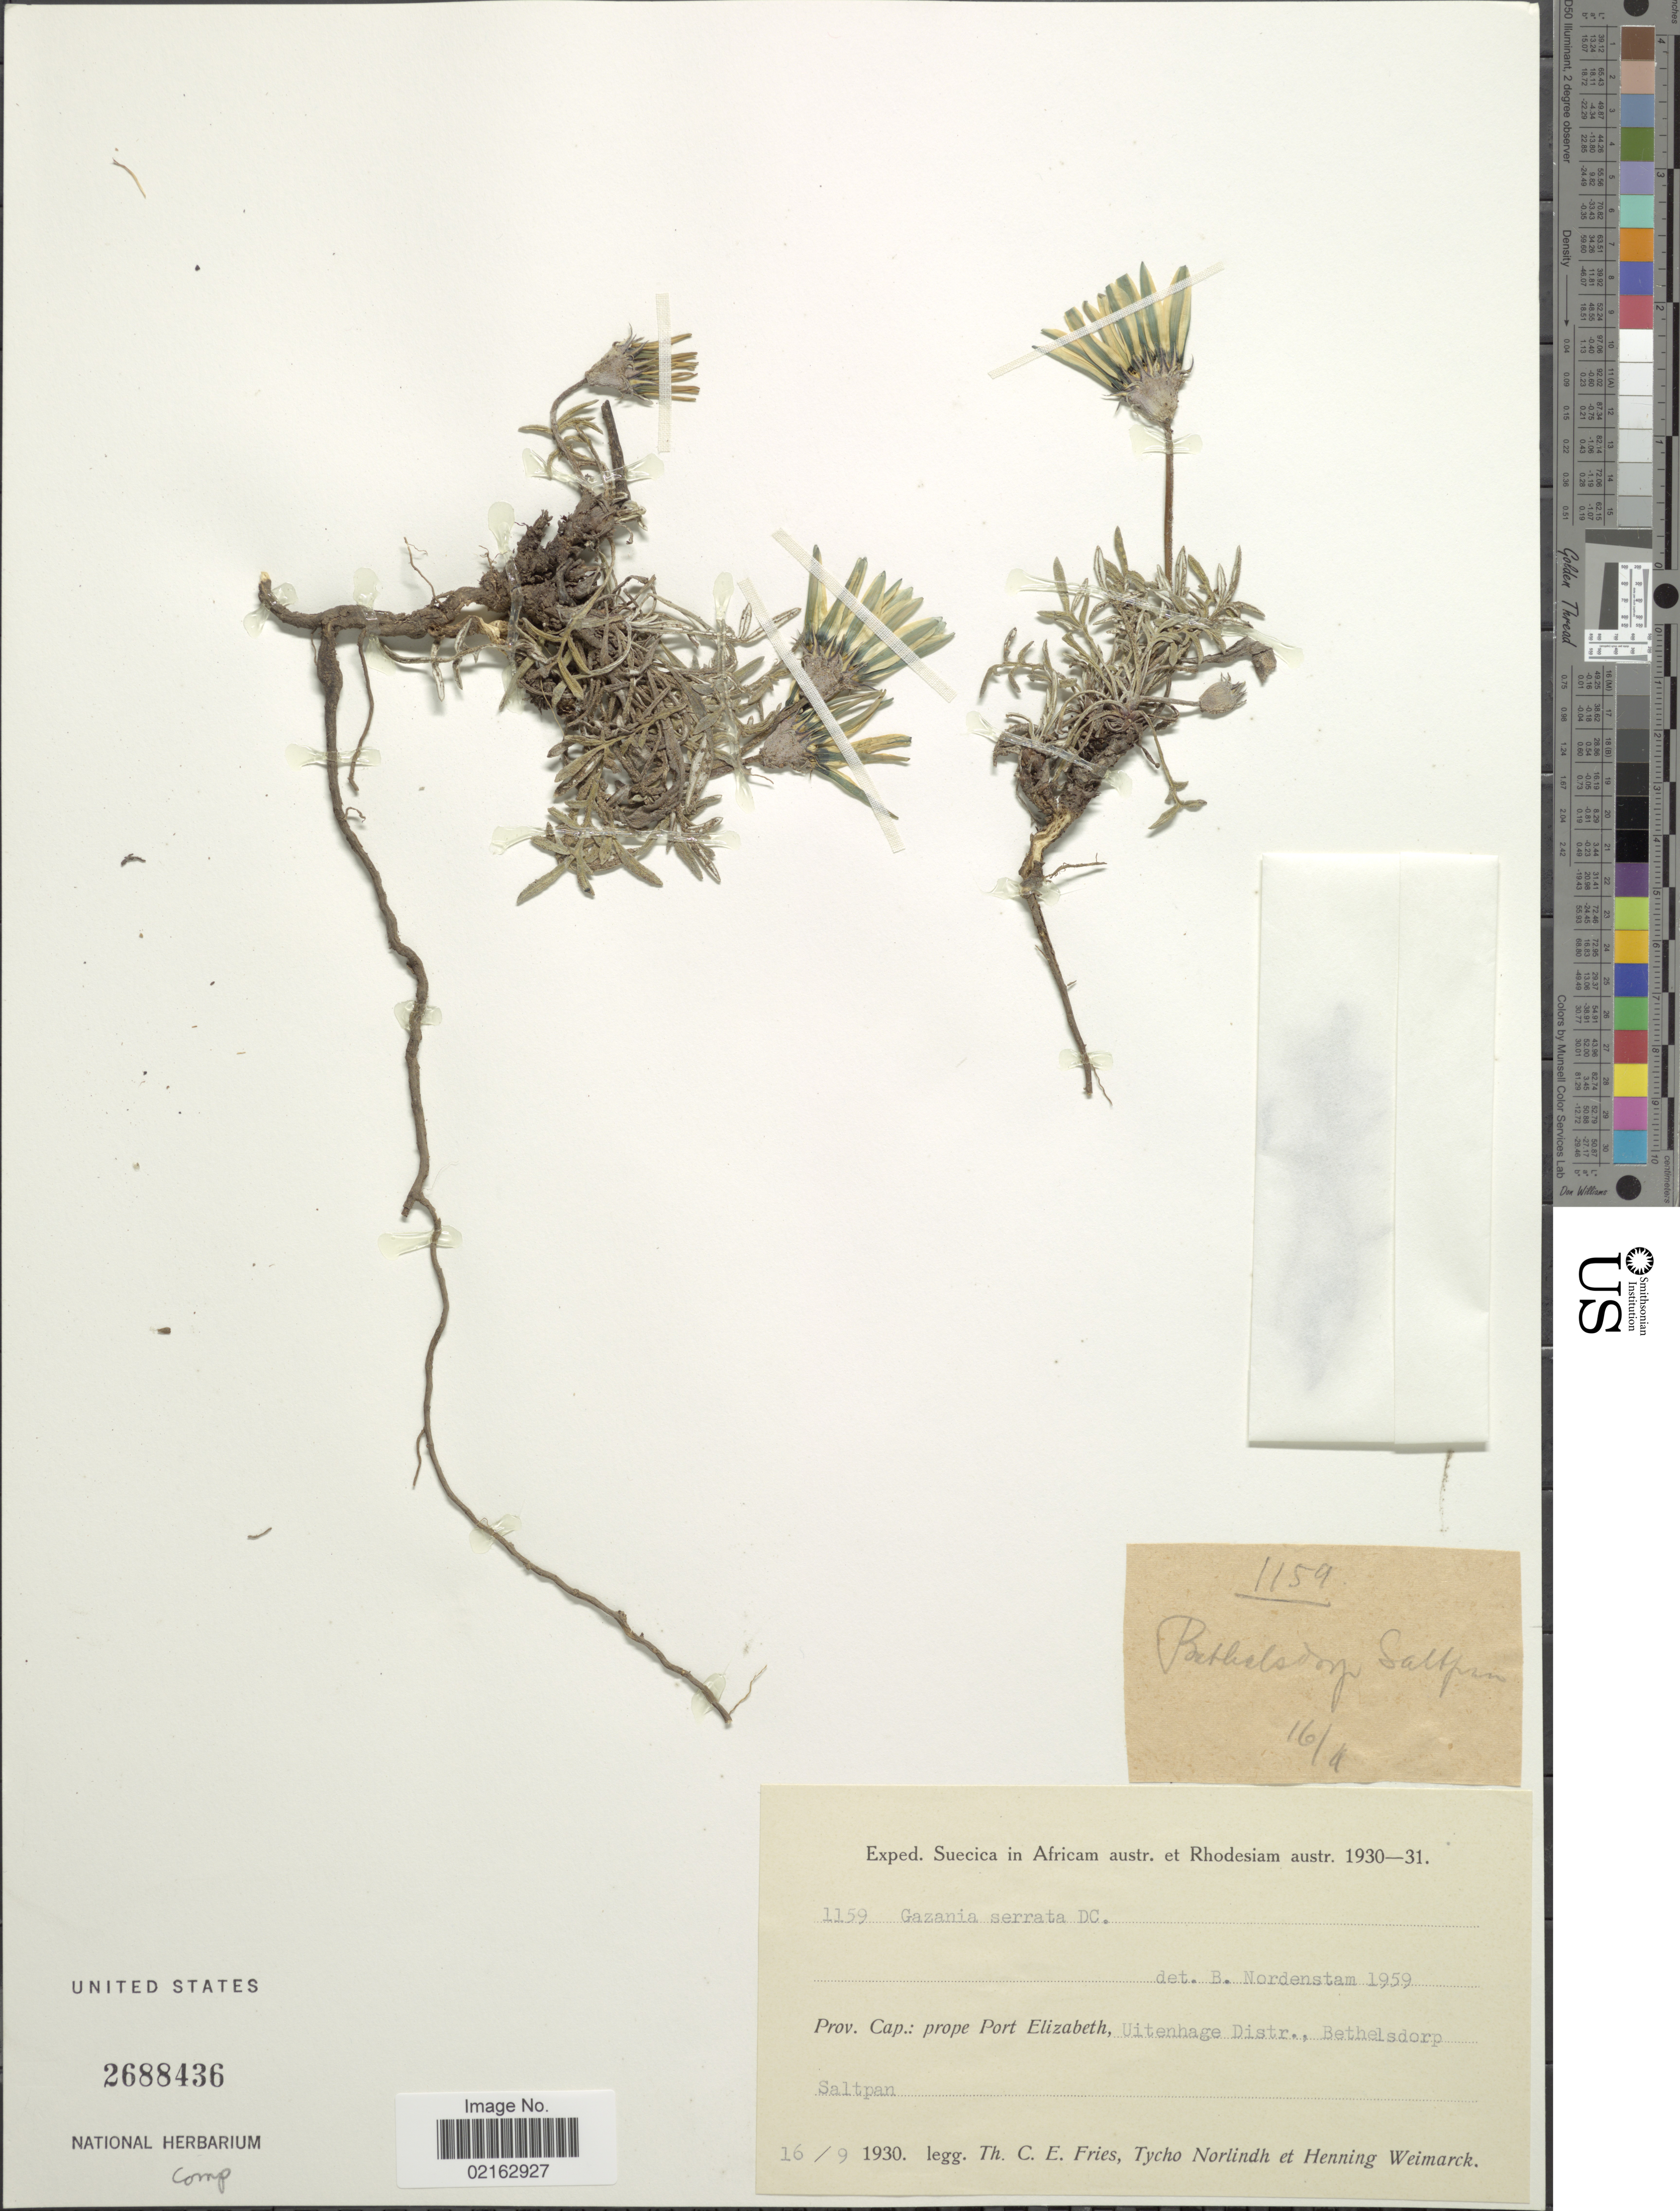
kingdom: Plantae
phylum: Tracheophyta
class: Magnoliopsida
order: Asterales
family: Asteraceae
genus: Gazania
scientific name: Gazania serrata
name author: DC.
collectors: T. C. E. Fries, N. T. Norlindh & H. Weimarck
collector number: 1159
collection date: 1930-09-16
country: South Africa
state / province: Eastern Cape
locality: Prov. Cap.: prope Port Elizabeth, Uitenhage Distr., Bethelsdorp. Saltpan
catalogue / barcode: US 2688436